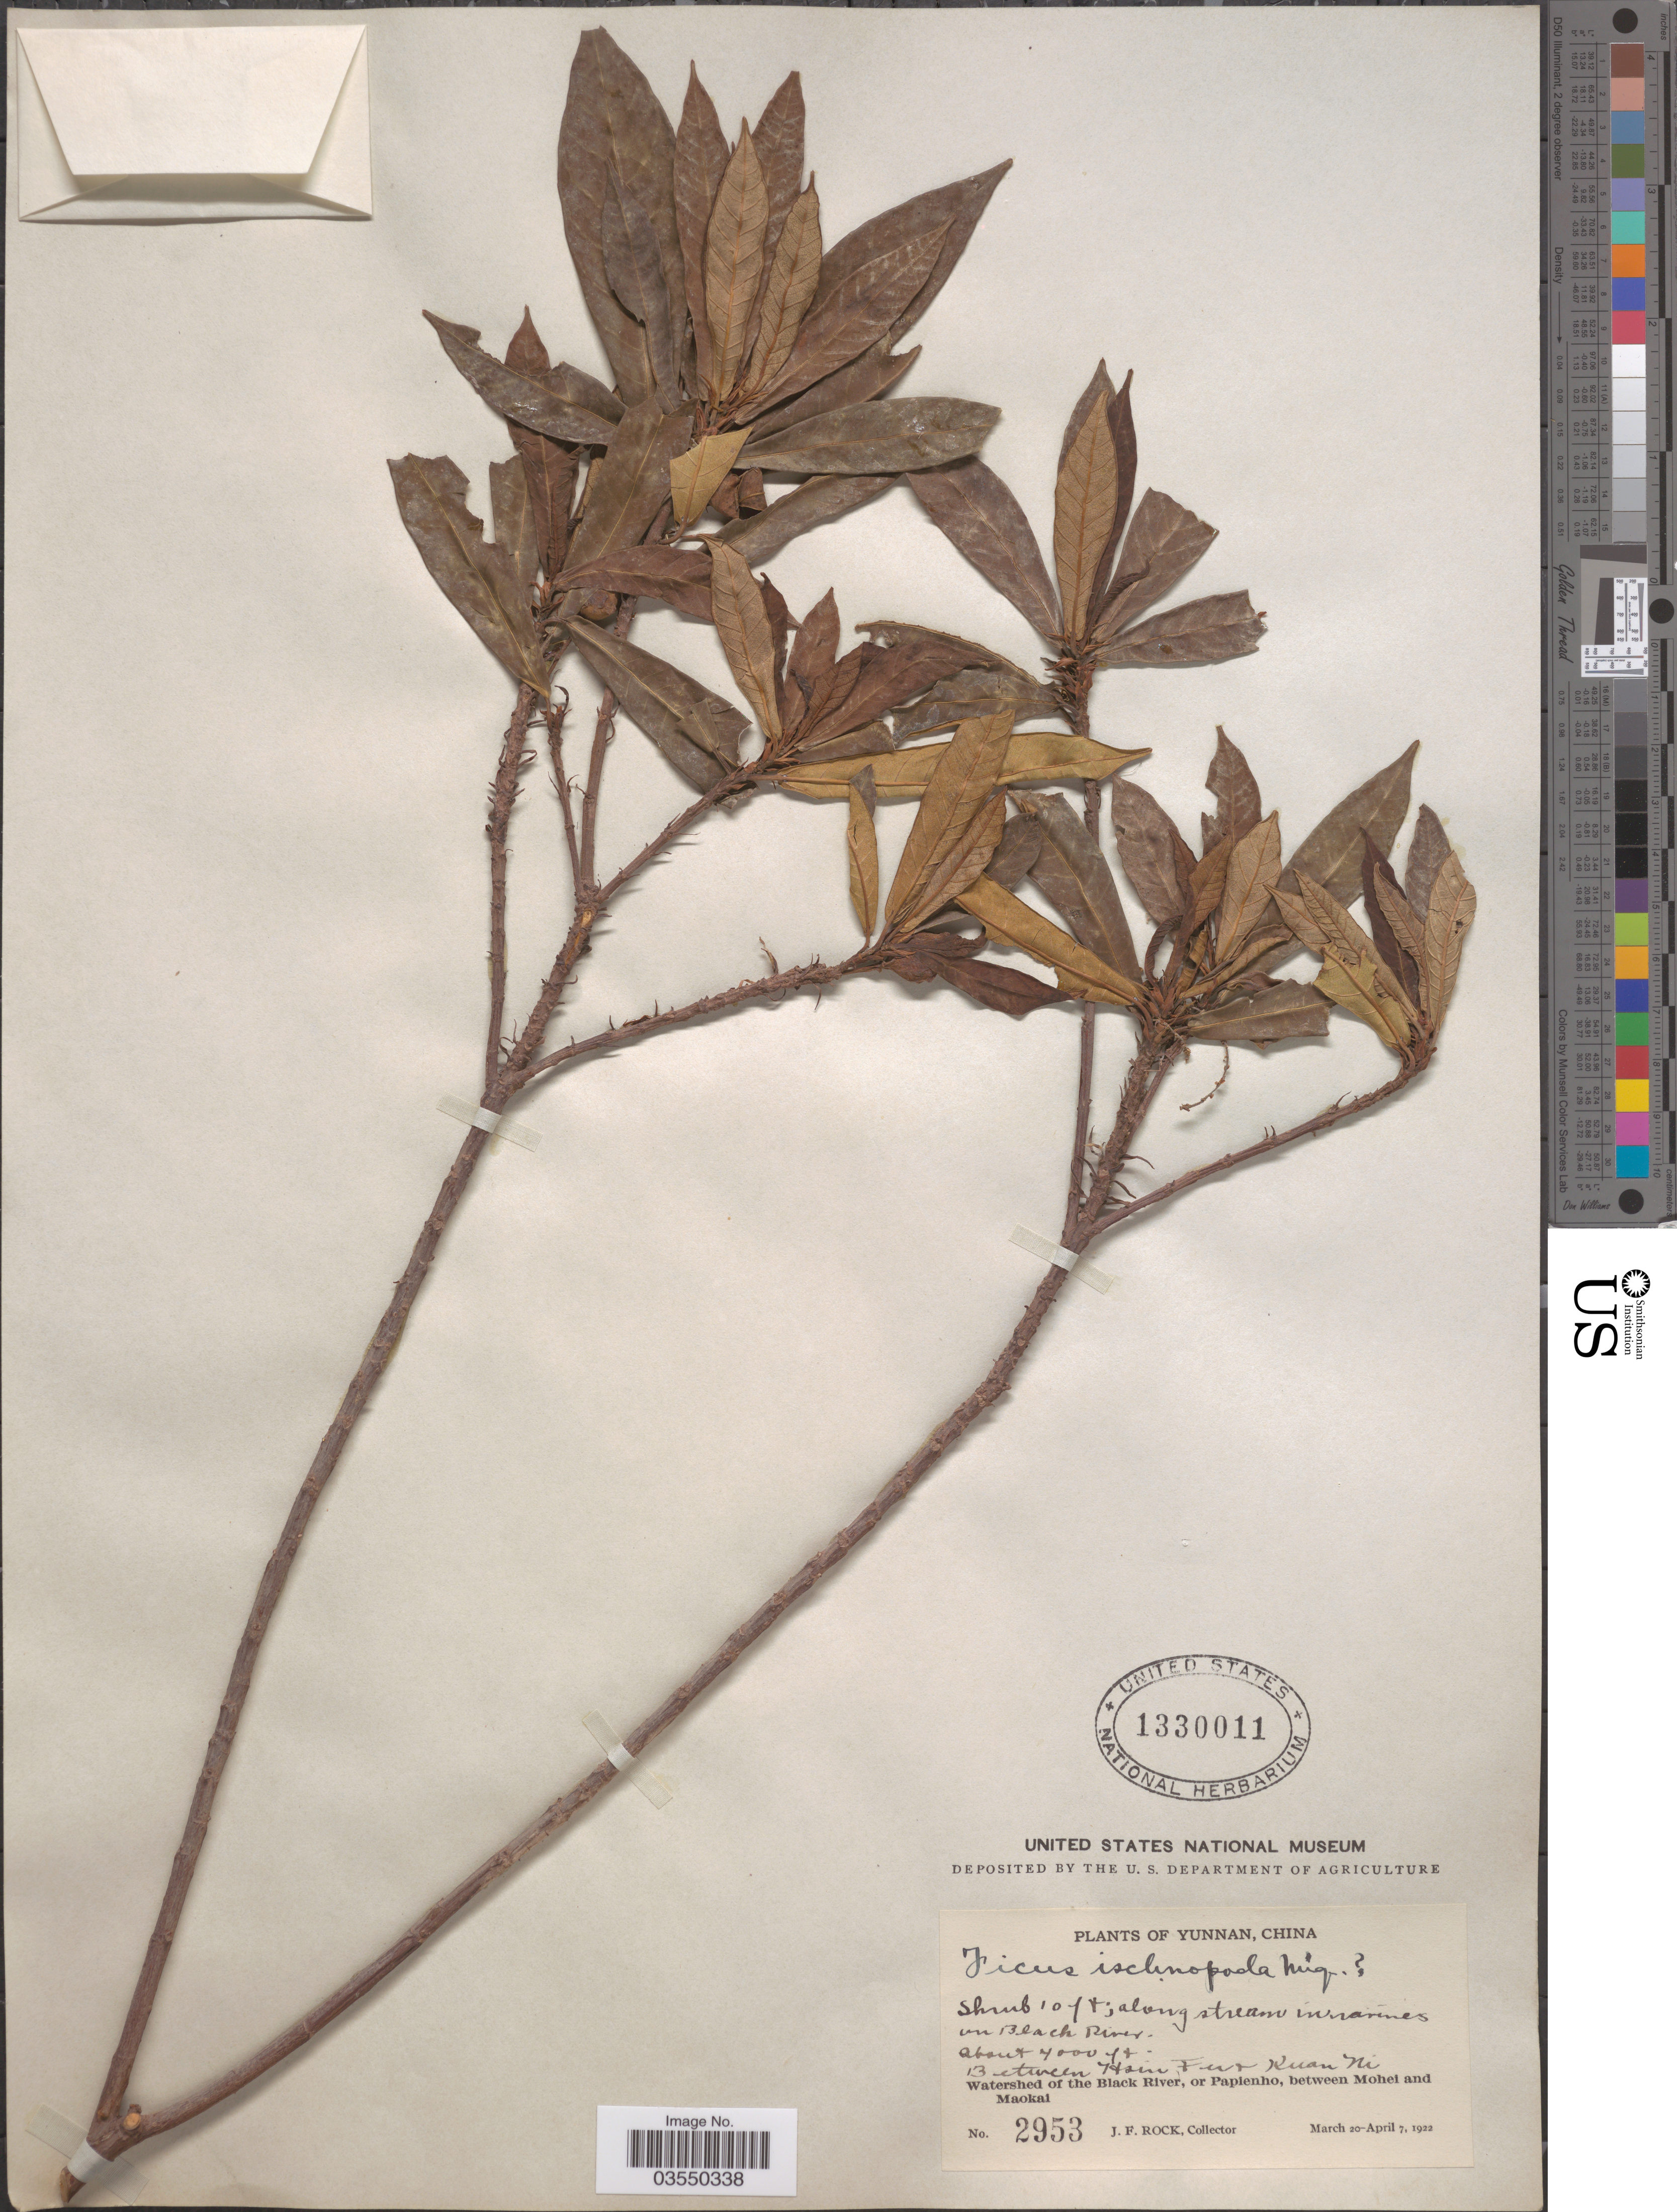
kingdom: Plantae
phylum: Tracheophyta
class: Magnoliopsida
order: Rosales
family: Moraceae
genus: Ficus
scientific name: Ficus ischnopoda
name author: Miq.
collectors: J. Rock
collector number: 2953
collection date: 1922-03-20/1922-04-07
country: China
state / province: Yunnan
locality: On Black River. Between Hsin Fu & Kuan Ni. Watershed of the Black River, or Papienho, between Mohei and Maokai.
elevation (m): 1219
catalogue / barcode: US 1330011